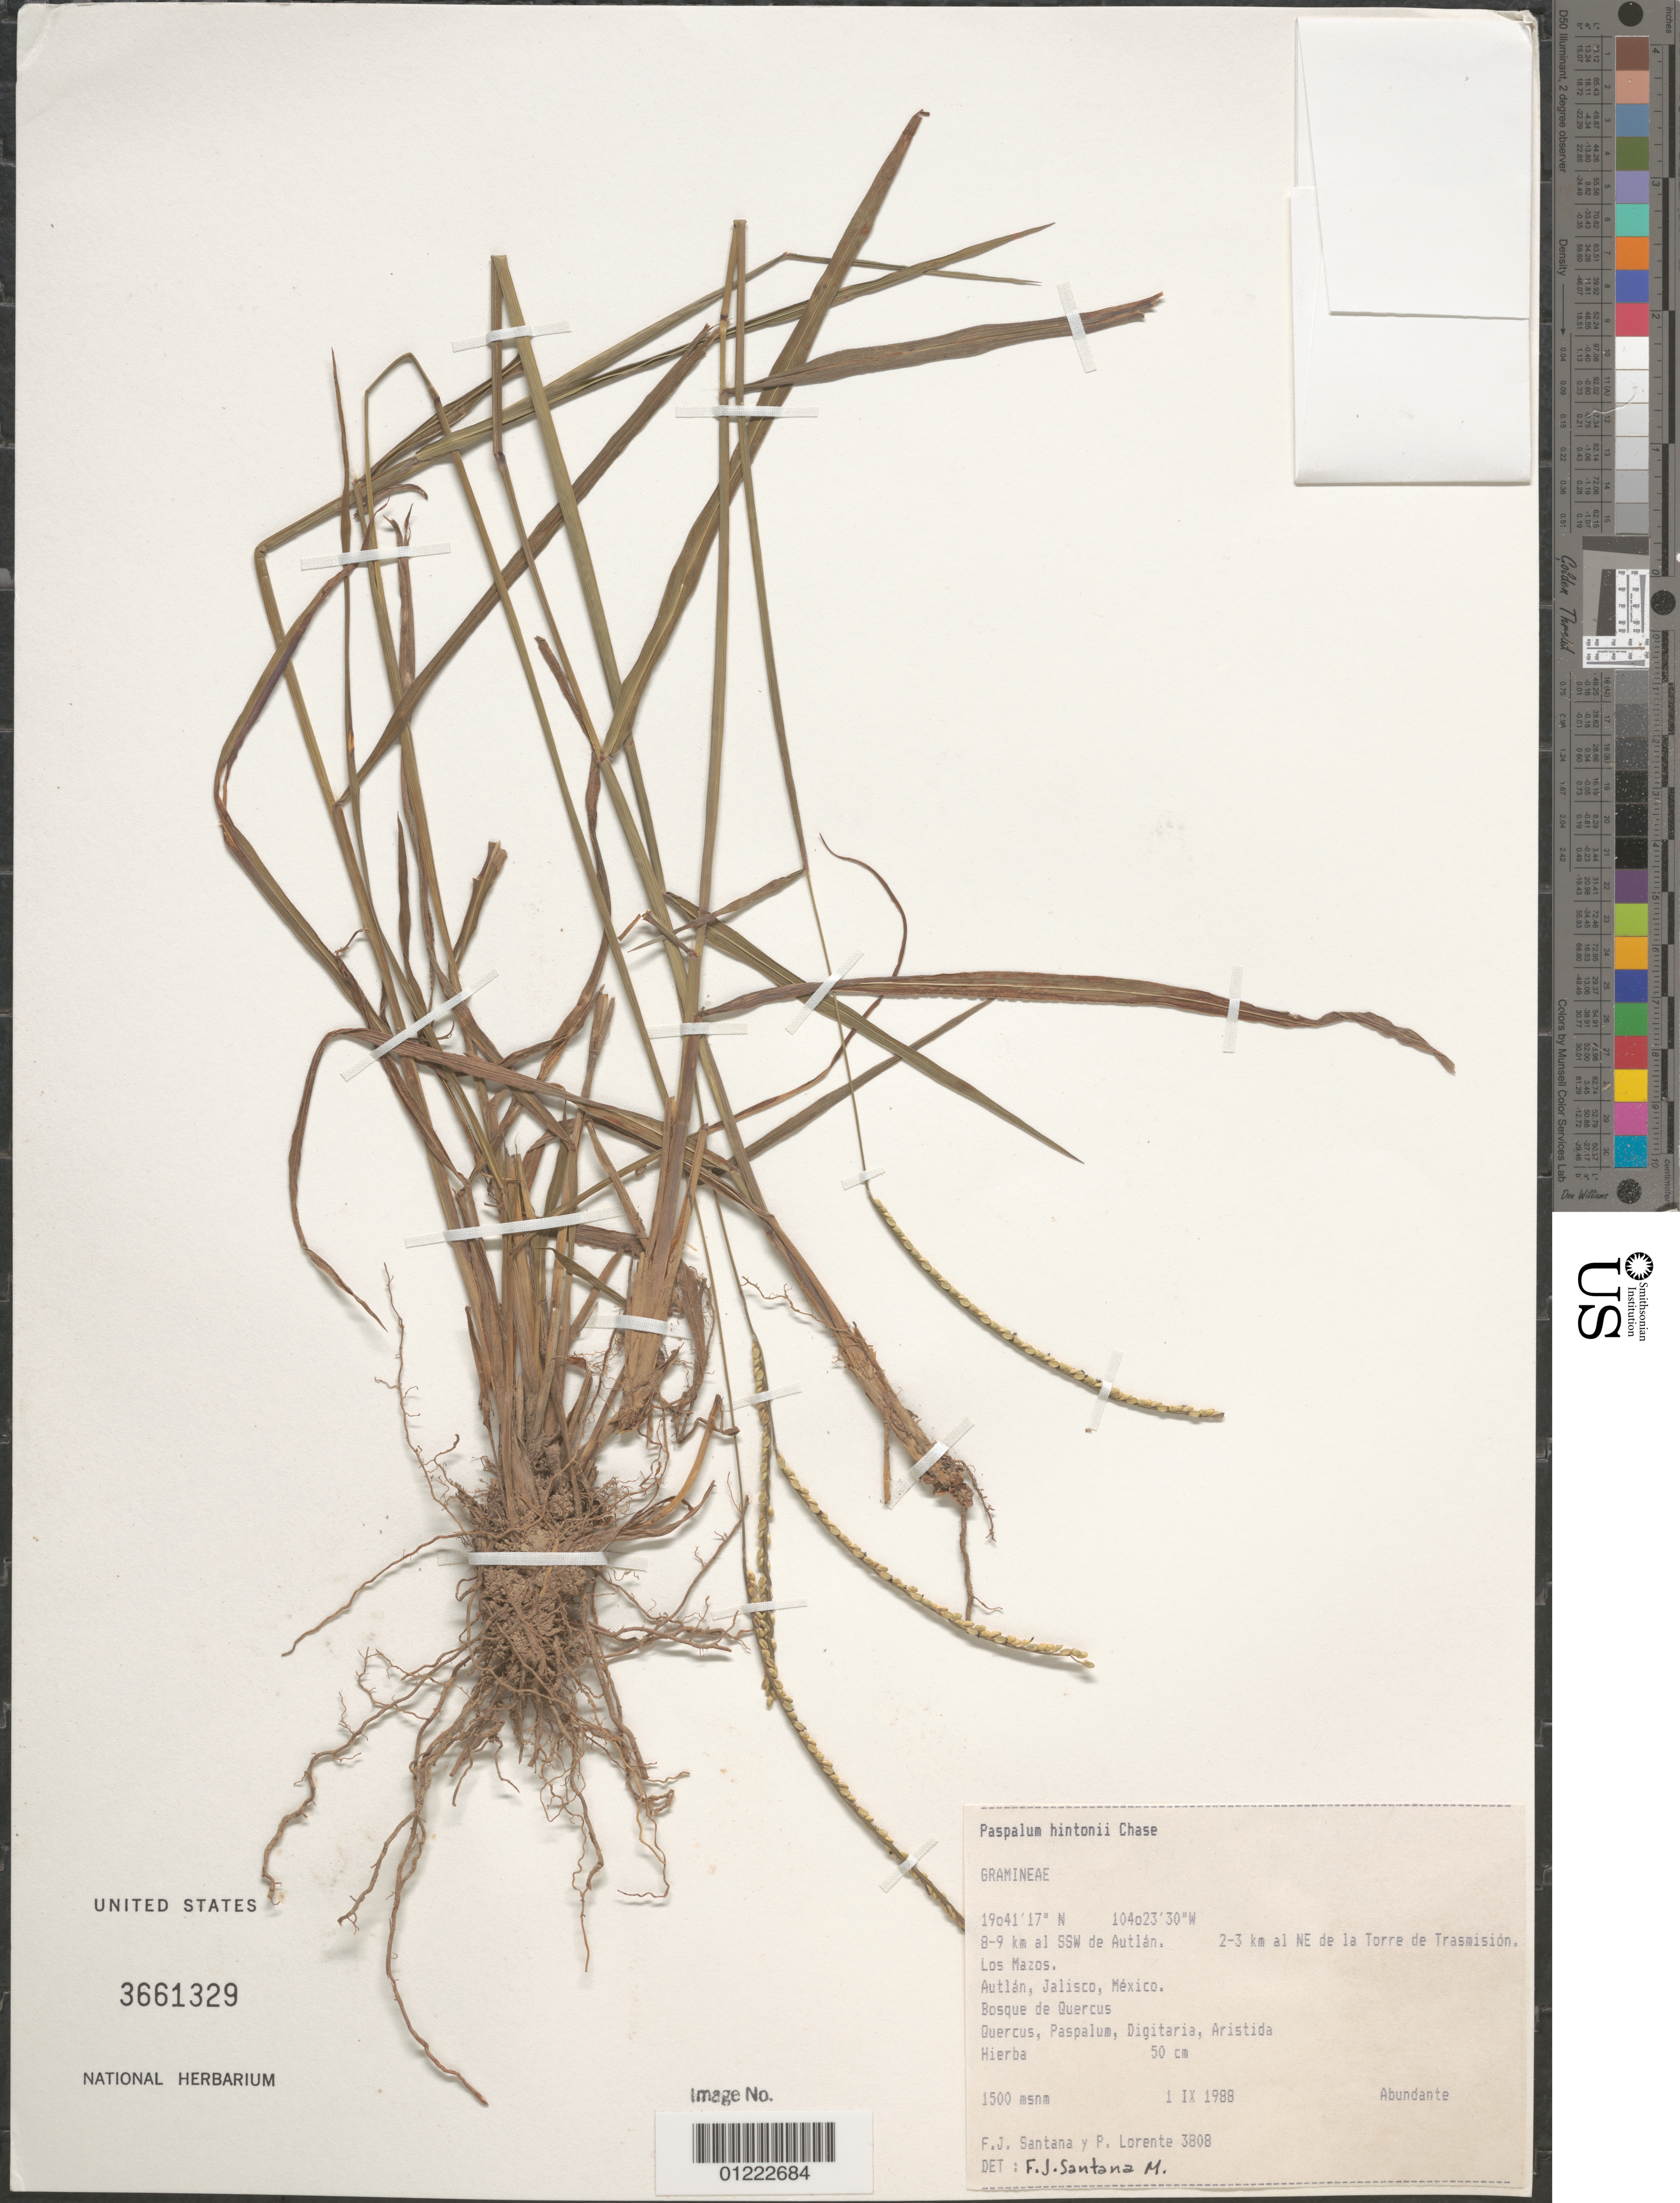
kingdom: Plantae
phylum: Tracheophyta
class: Liliopsida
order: Poales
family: Poaceae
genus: Paspalum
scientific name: Paspalum hintonii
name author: Chase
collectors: F. J. Santana M. & P. Lorente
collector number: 3808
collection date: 1988-09-01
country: Mexico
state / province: Jalisco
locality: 8-9 km al SSW de Autlan. 2-3 km al NE de la Torre de Trasmision.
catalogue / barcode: US 3661329